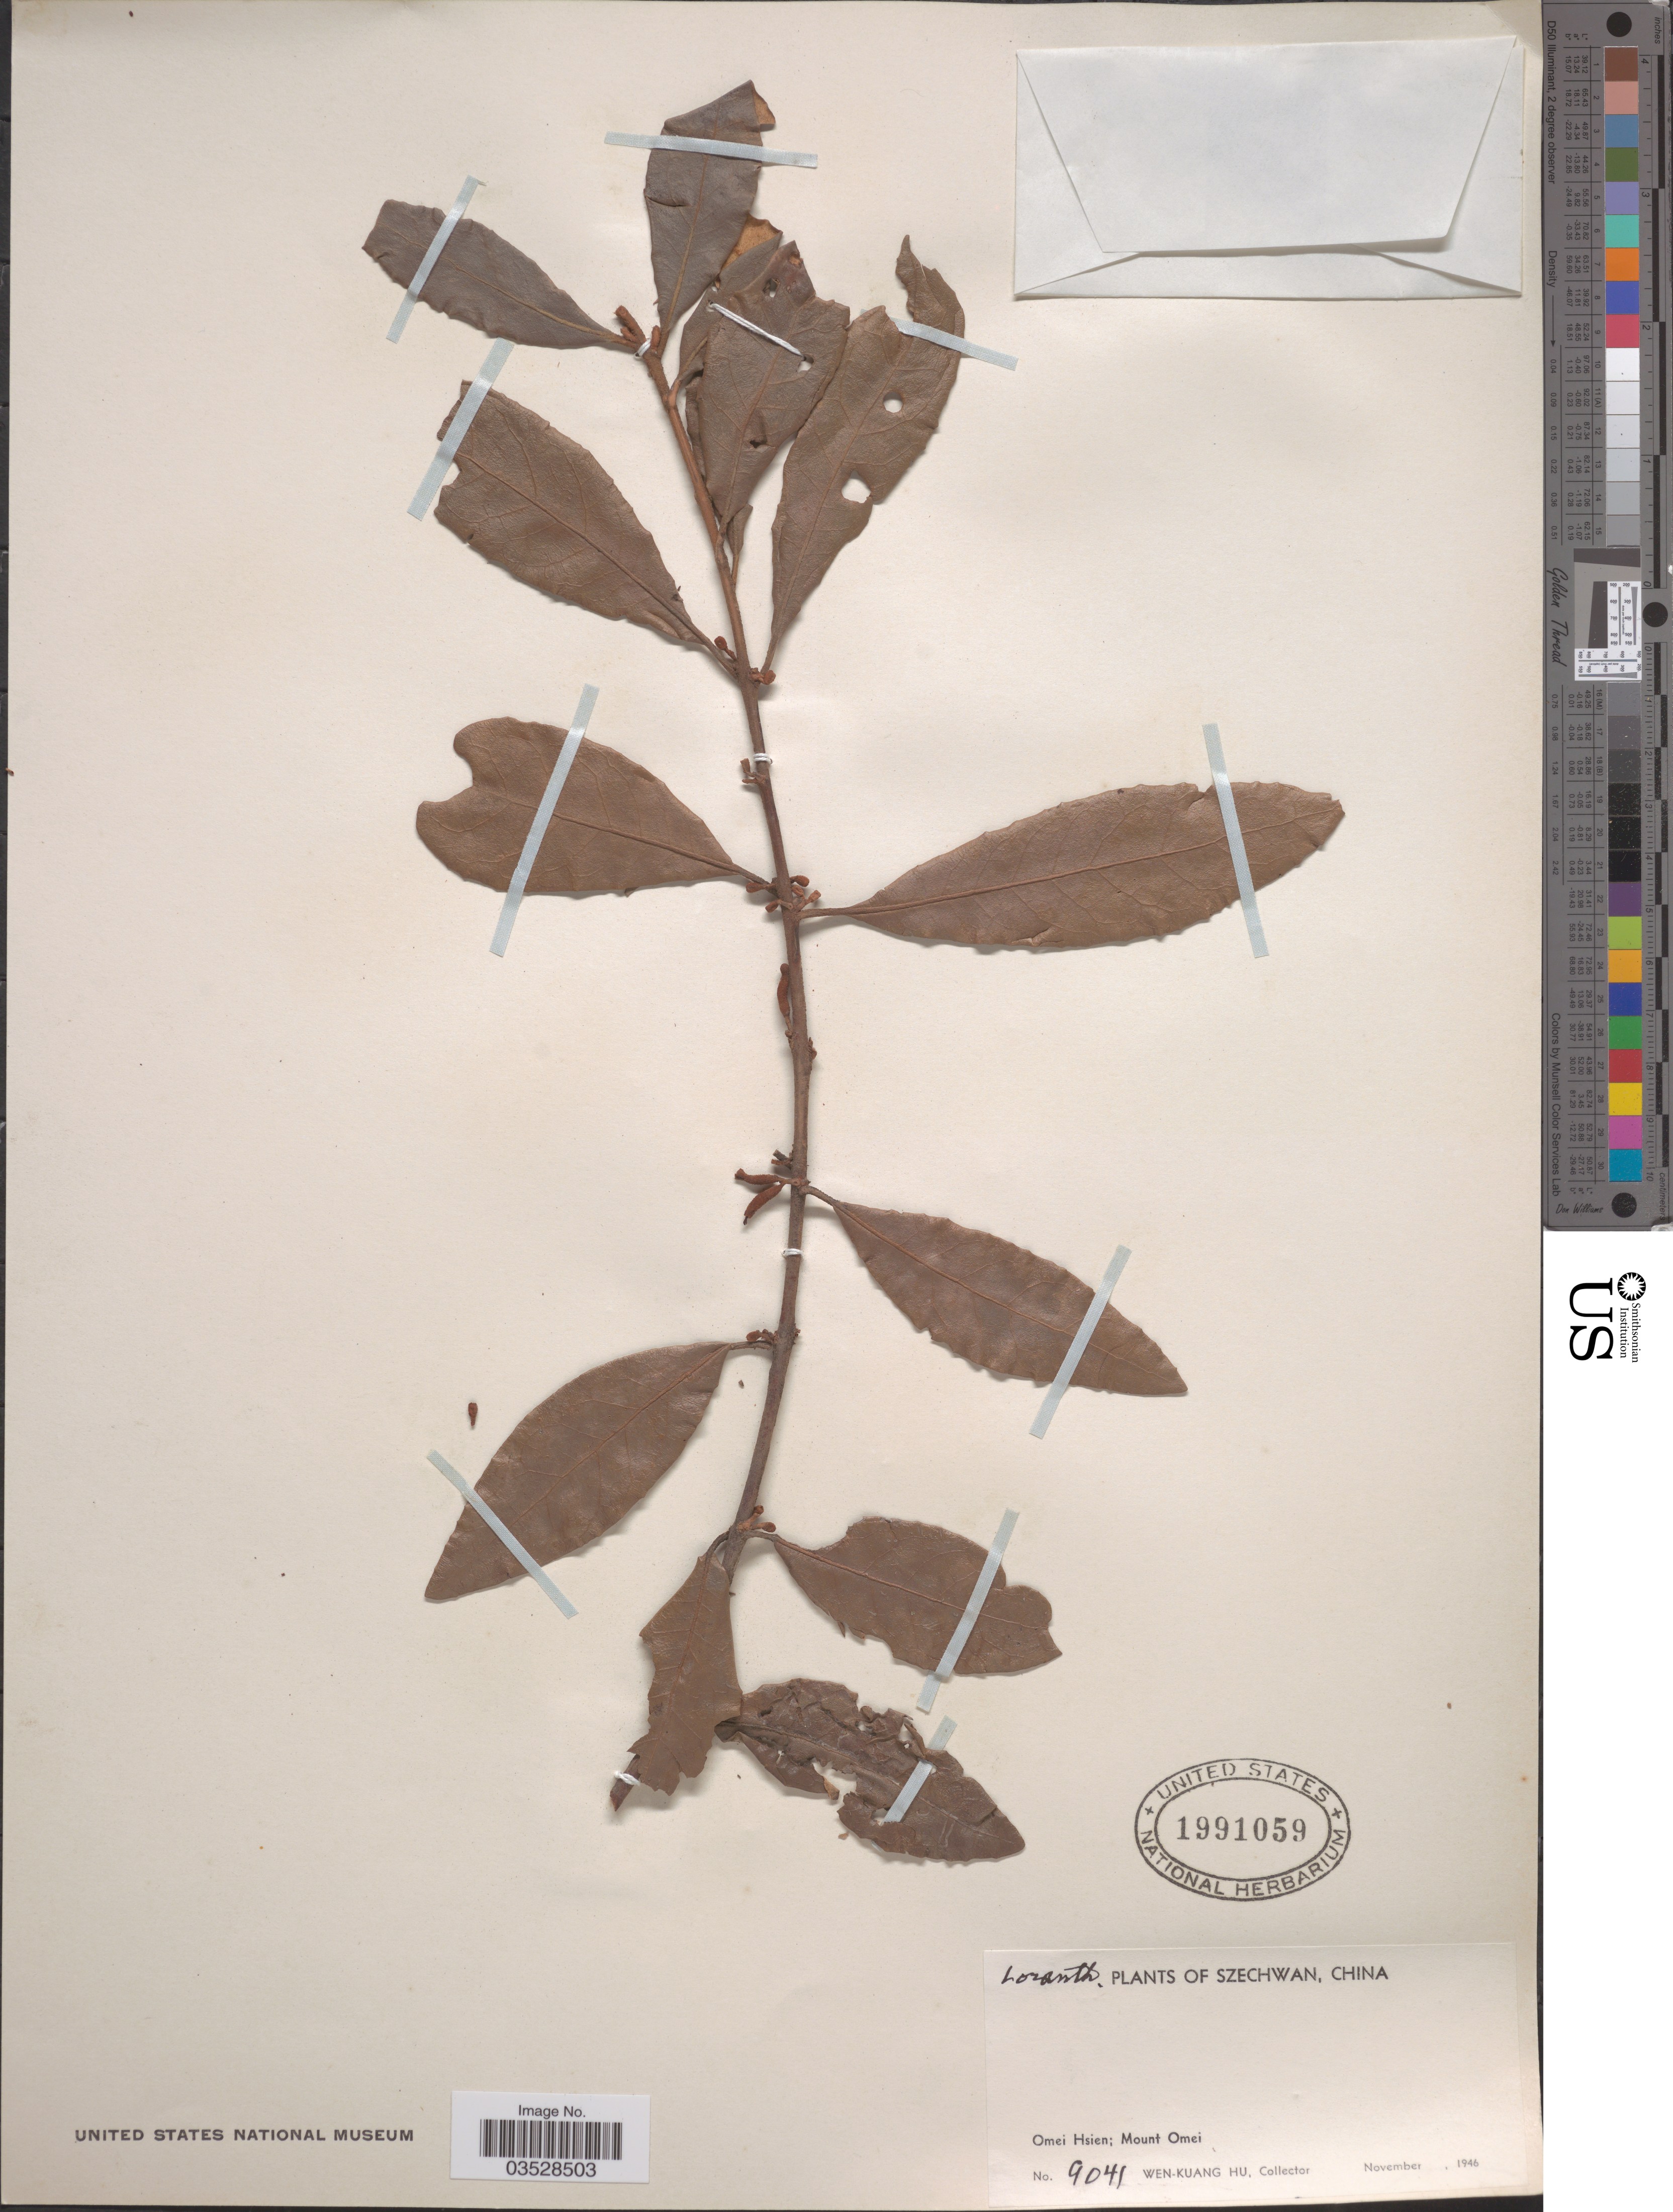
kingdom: Plantae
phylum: Tracheophyta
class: Magnoliopsida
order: Santalales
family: Loranthaceae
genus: Loranthus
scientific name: Loranthus sp.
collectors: W. K. Hu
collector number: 9041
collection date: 1946-11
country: China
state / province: Sichuan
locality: Szechwan. Omei Hsien; Mount Omei.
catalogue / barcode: US 1991059